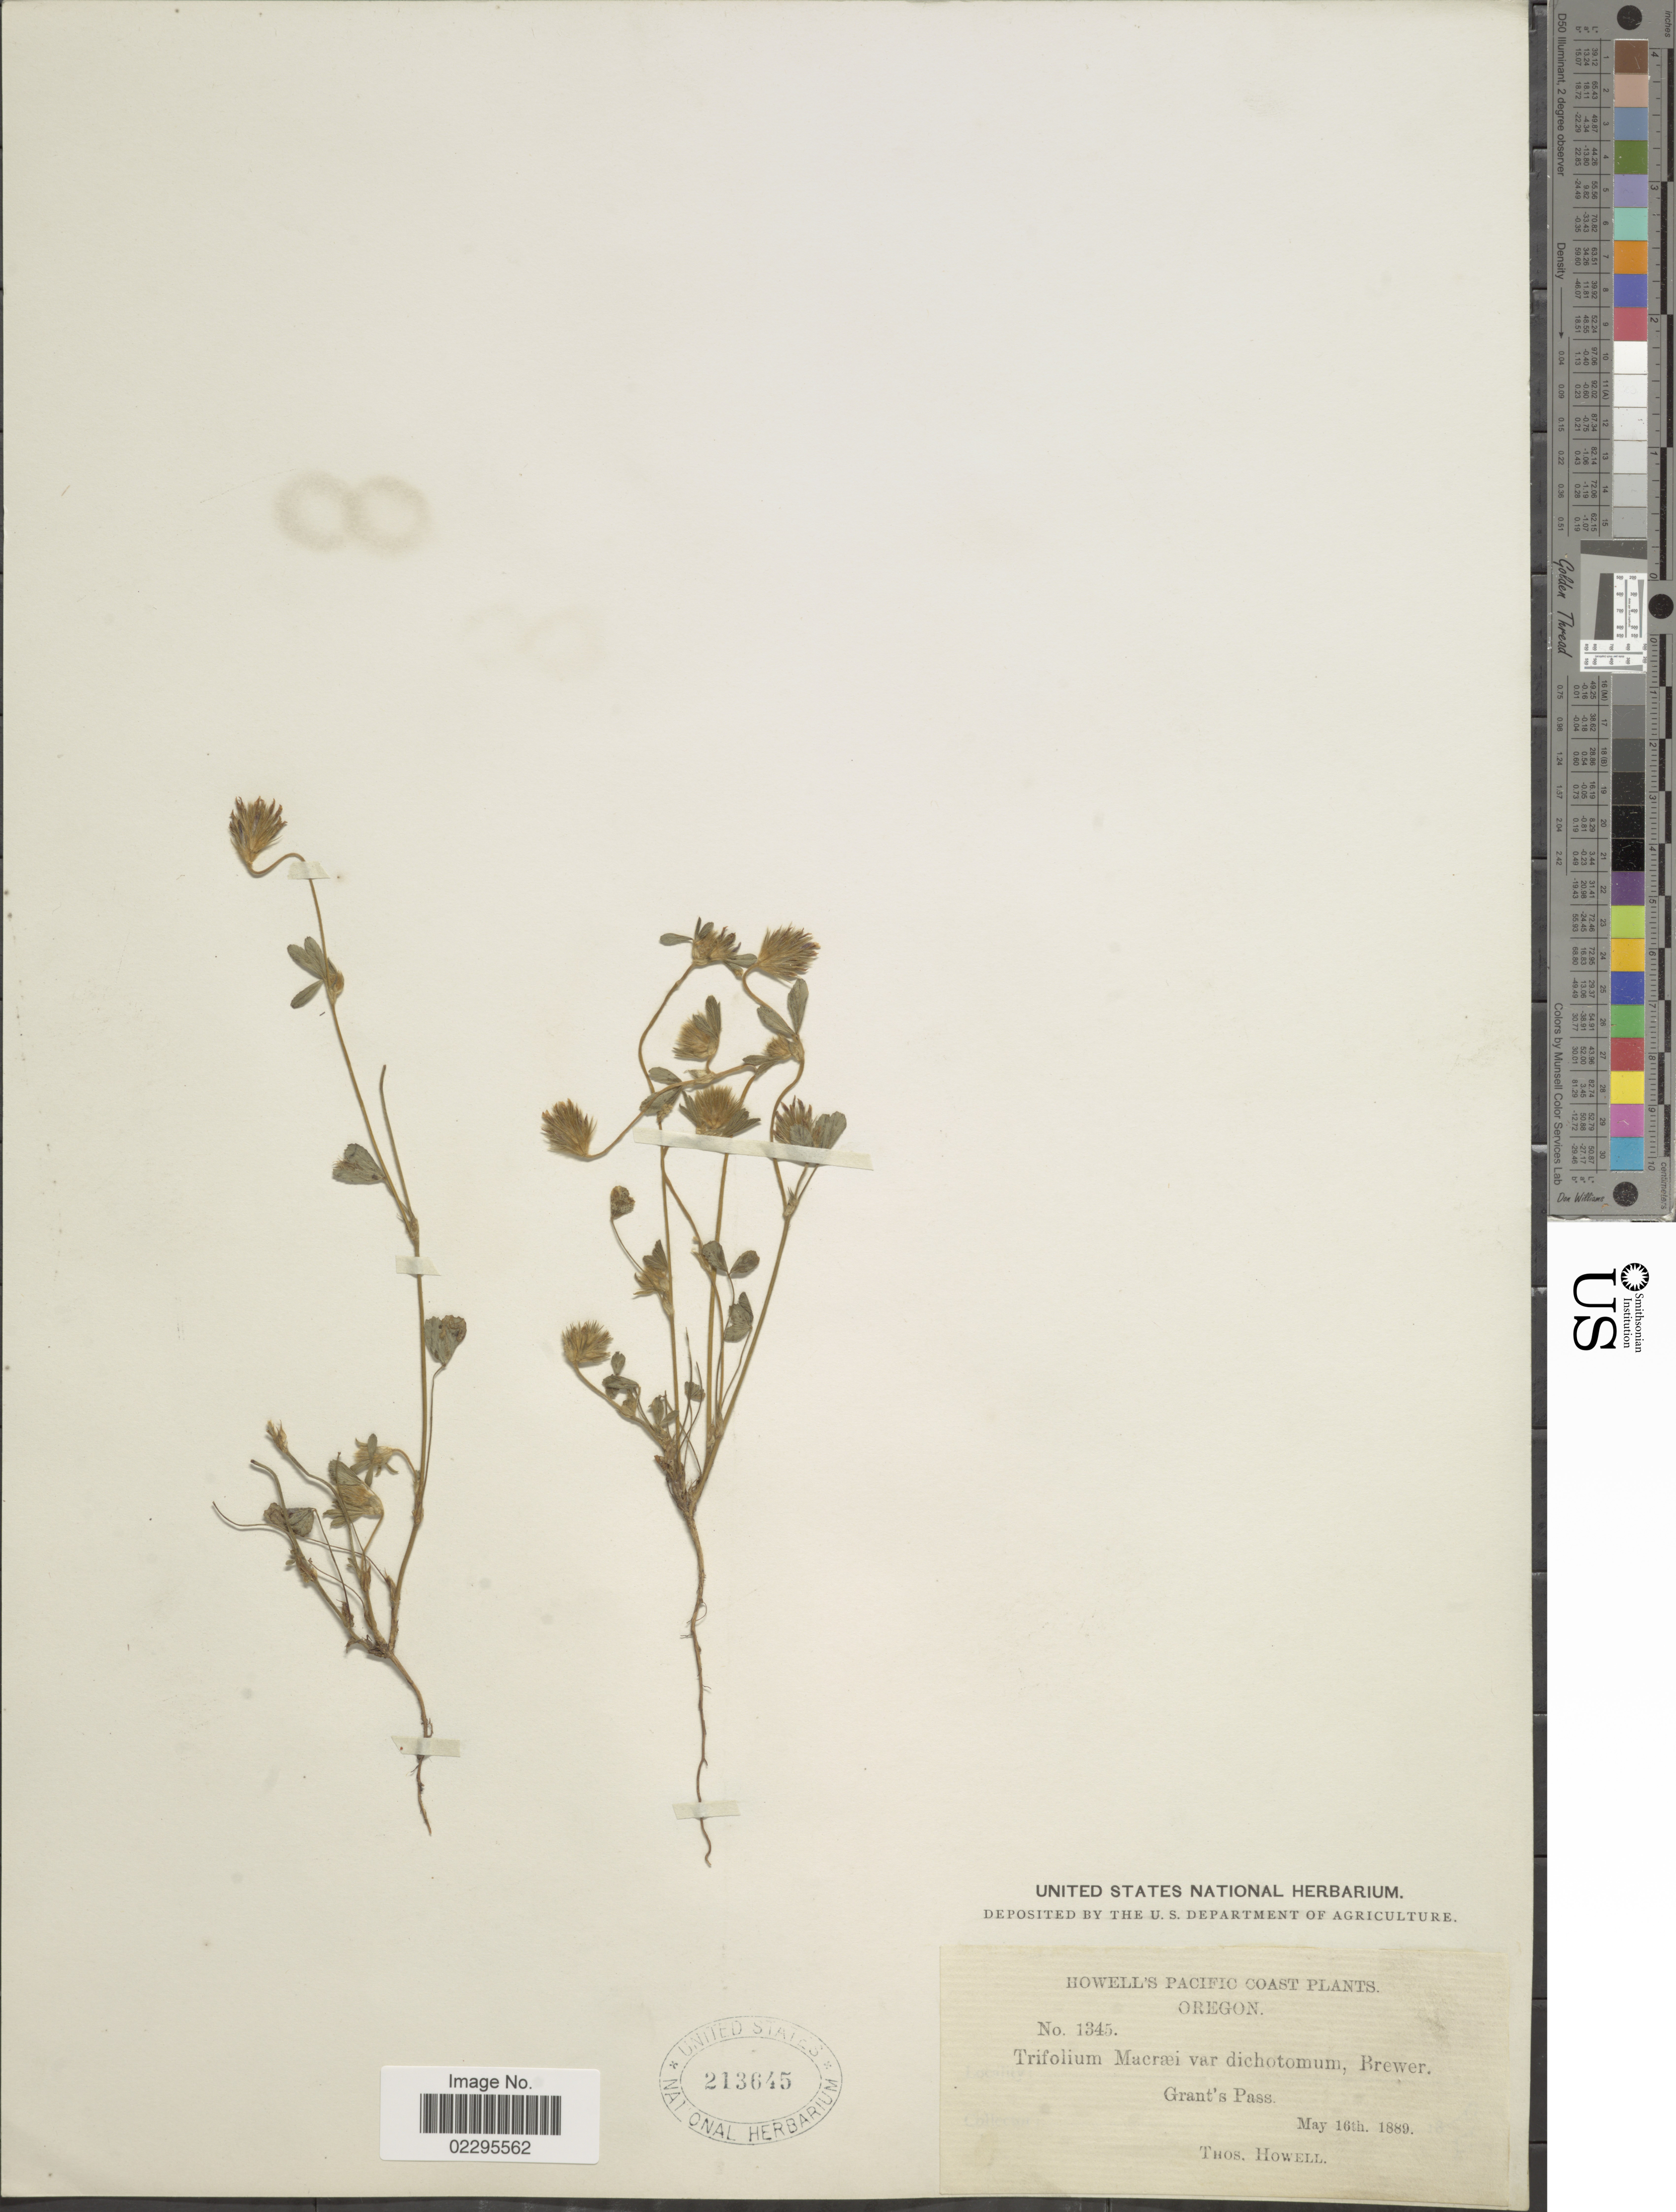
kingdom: Plantae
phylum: Tracheophyta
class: Magnoliopsida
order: Fabales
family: Fabaceae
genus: Trifolium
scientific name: Trifolium albopurpureum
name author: Torr. & A. Gray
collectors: T. Howell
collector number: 1345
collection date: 1889-05-16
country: United States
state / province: Oregon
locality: Pacific Coast. Grant's Pass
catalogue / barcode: US 213645